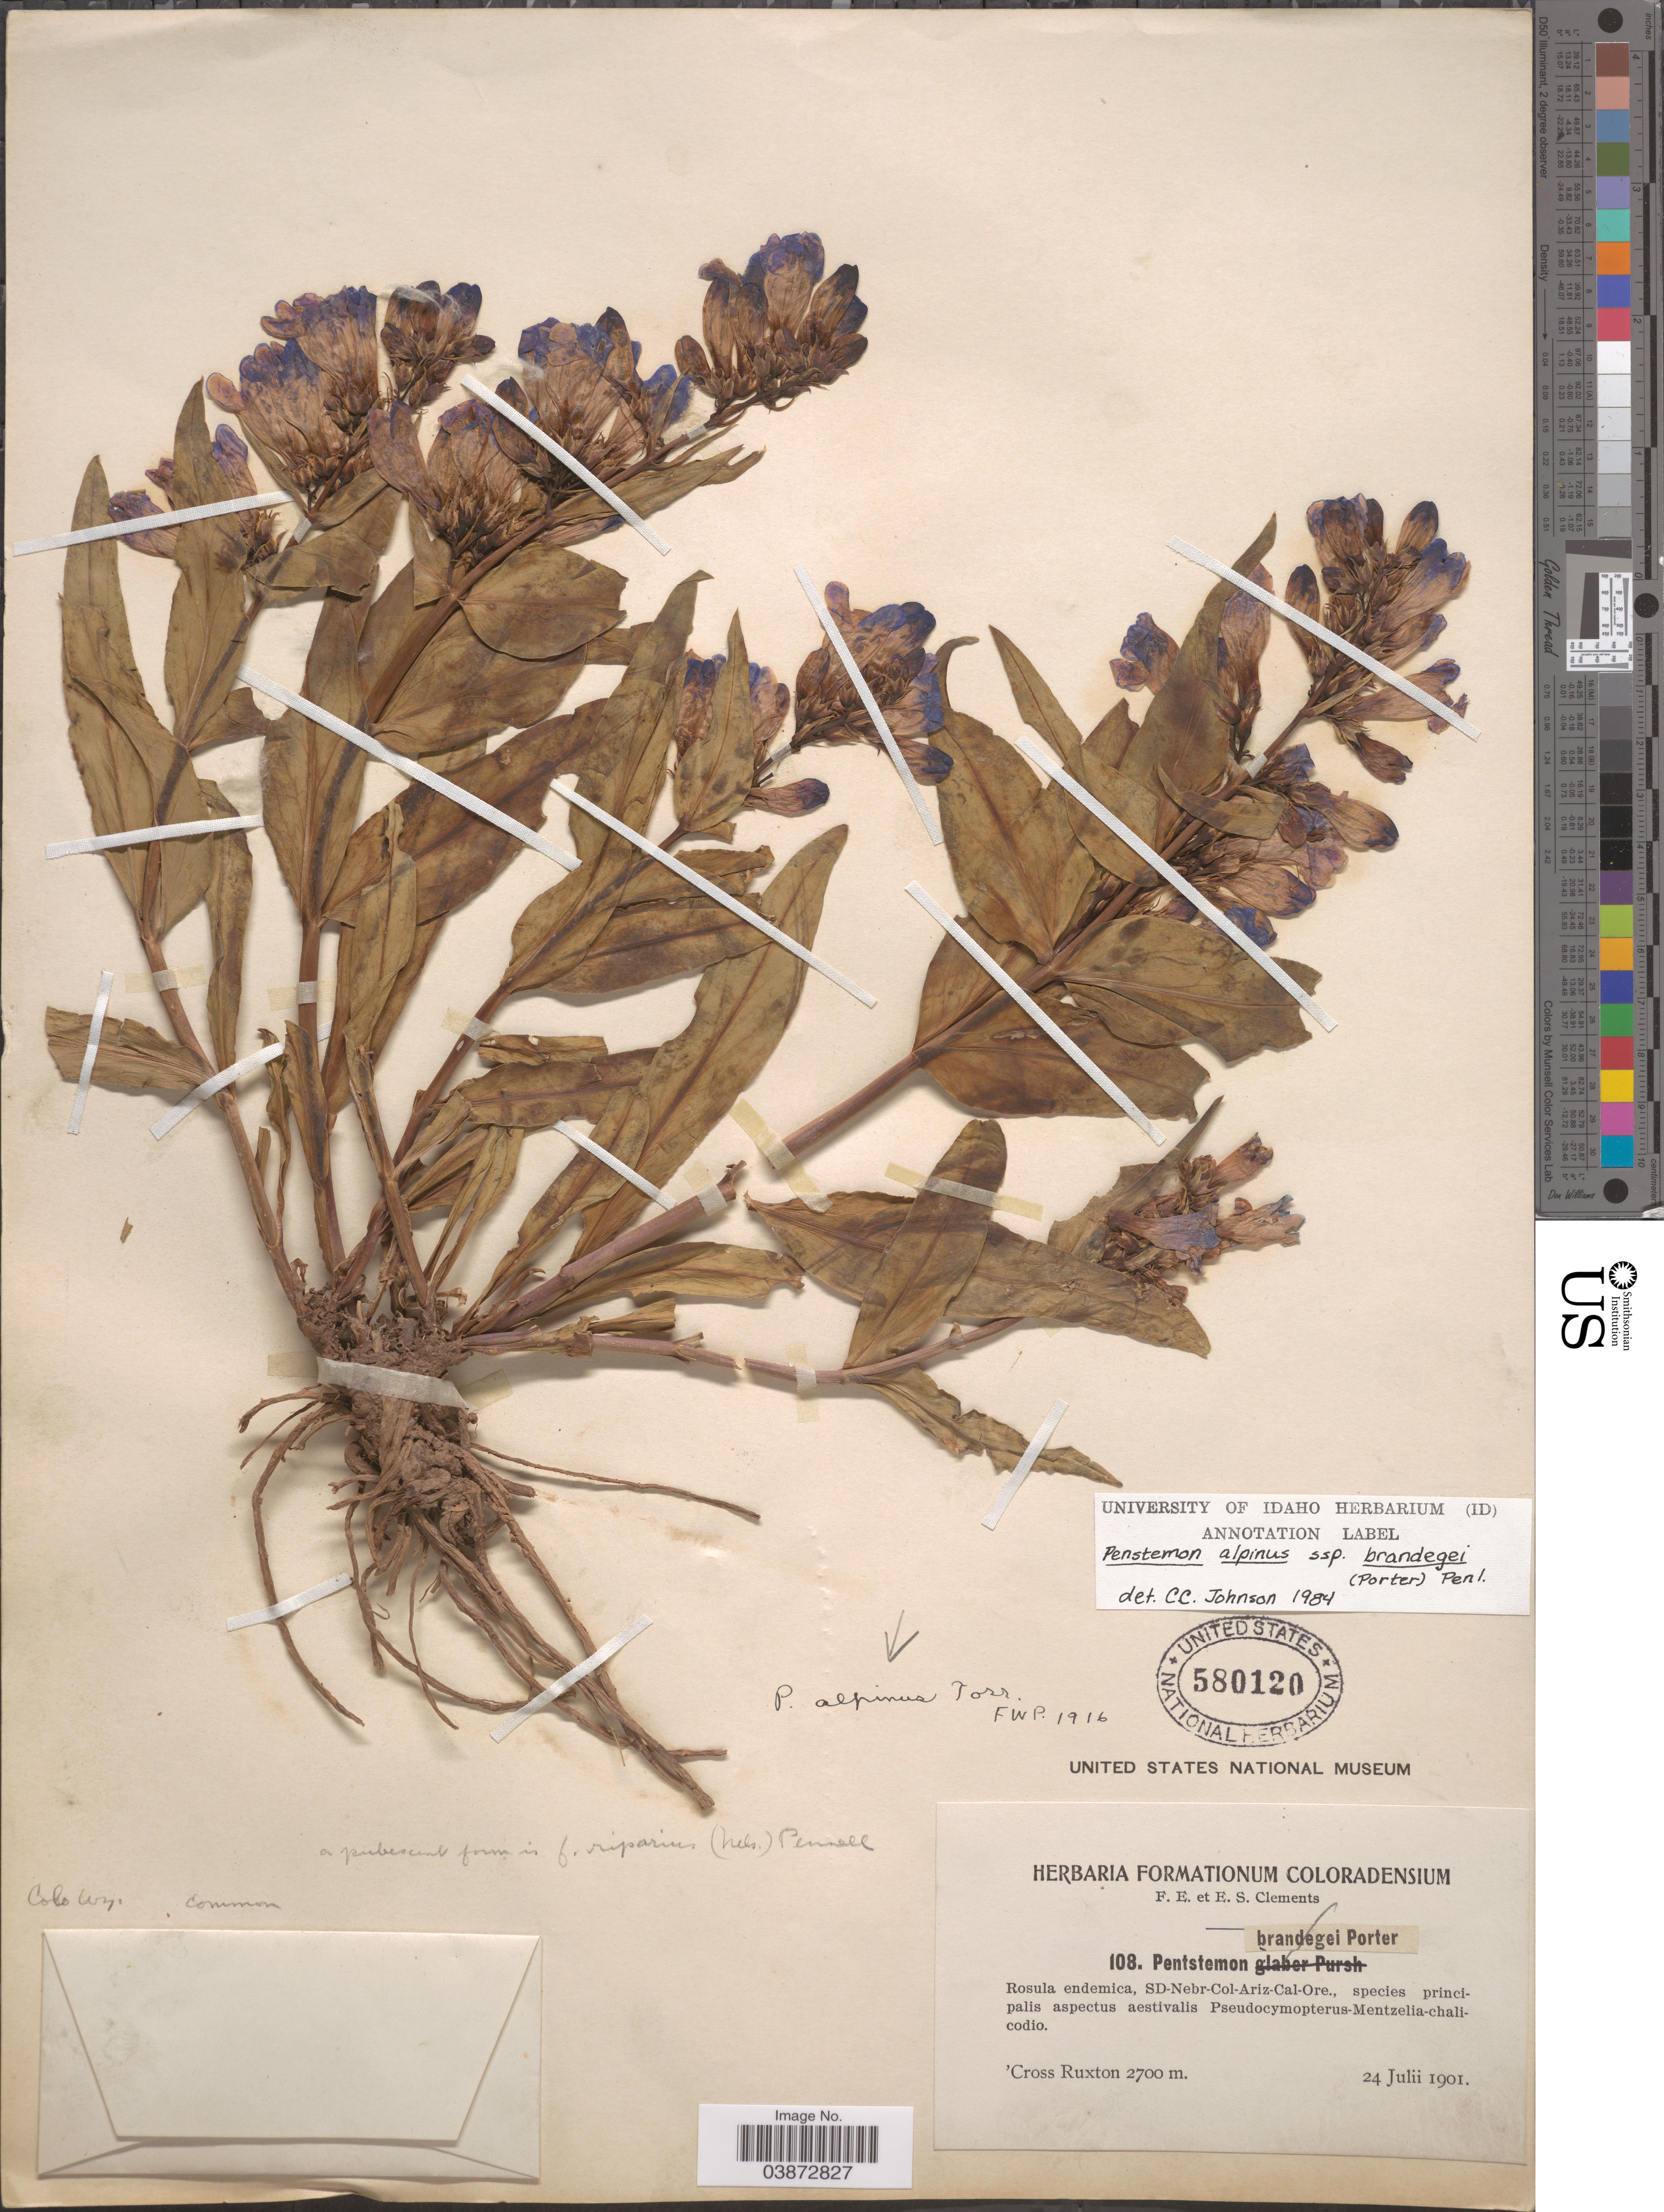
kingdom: Plantae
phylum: Tracheophyta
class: Magnoliopsida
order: Lamiales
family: Plantaginaceae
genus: Penstemon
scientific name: Penstemon alpinus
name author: Torr.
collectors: F. E. Clements & E. S. Clements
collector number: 108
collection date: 1901-07-24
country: United States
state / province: Colorado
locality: Cross Ruxton.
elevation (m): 2700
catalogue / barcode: US 580120